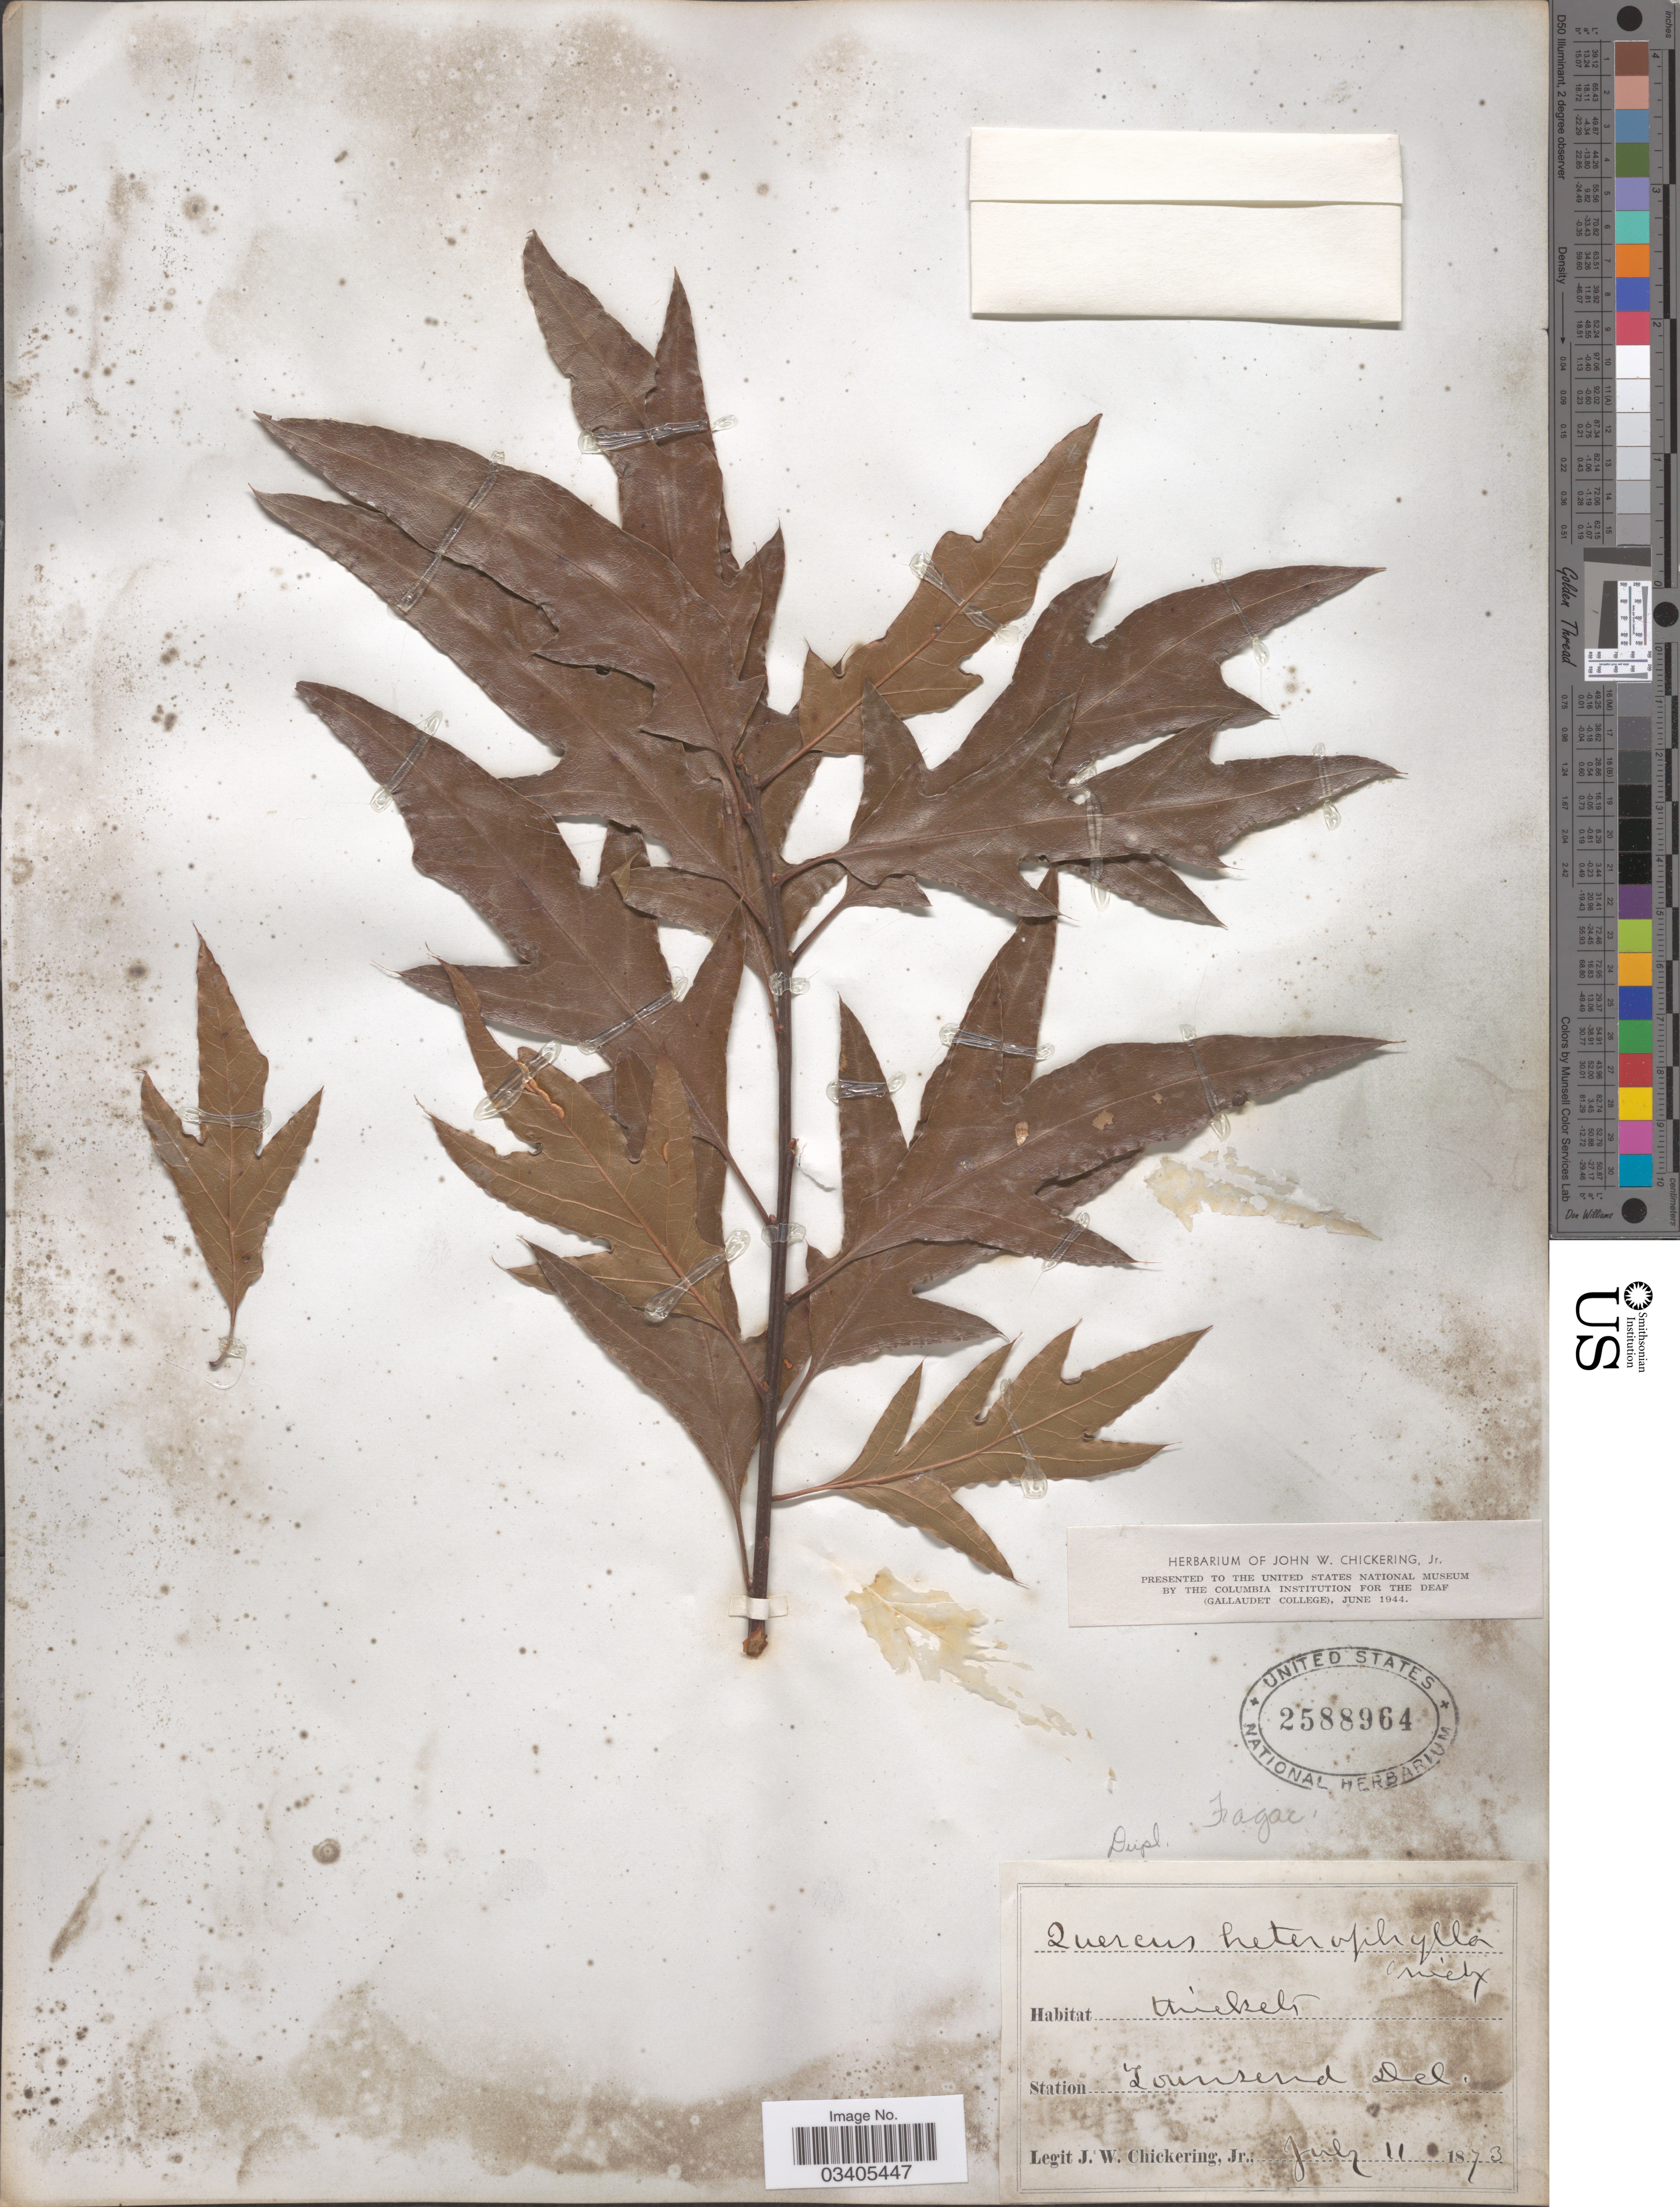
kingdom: Plantae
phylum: Tracheophyta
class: Magnoliopsida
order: Fagales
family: Fagaceae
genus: Quercus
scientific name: Quercus x heterophylla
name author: Michx.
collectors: J. W. Chickering Jr.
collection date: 1873-07-11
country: United States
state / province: Delaware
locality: Station Townsend.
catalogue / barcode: US 2588964